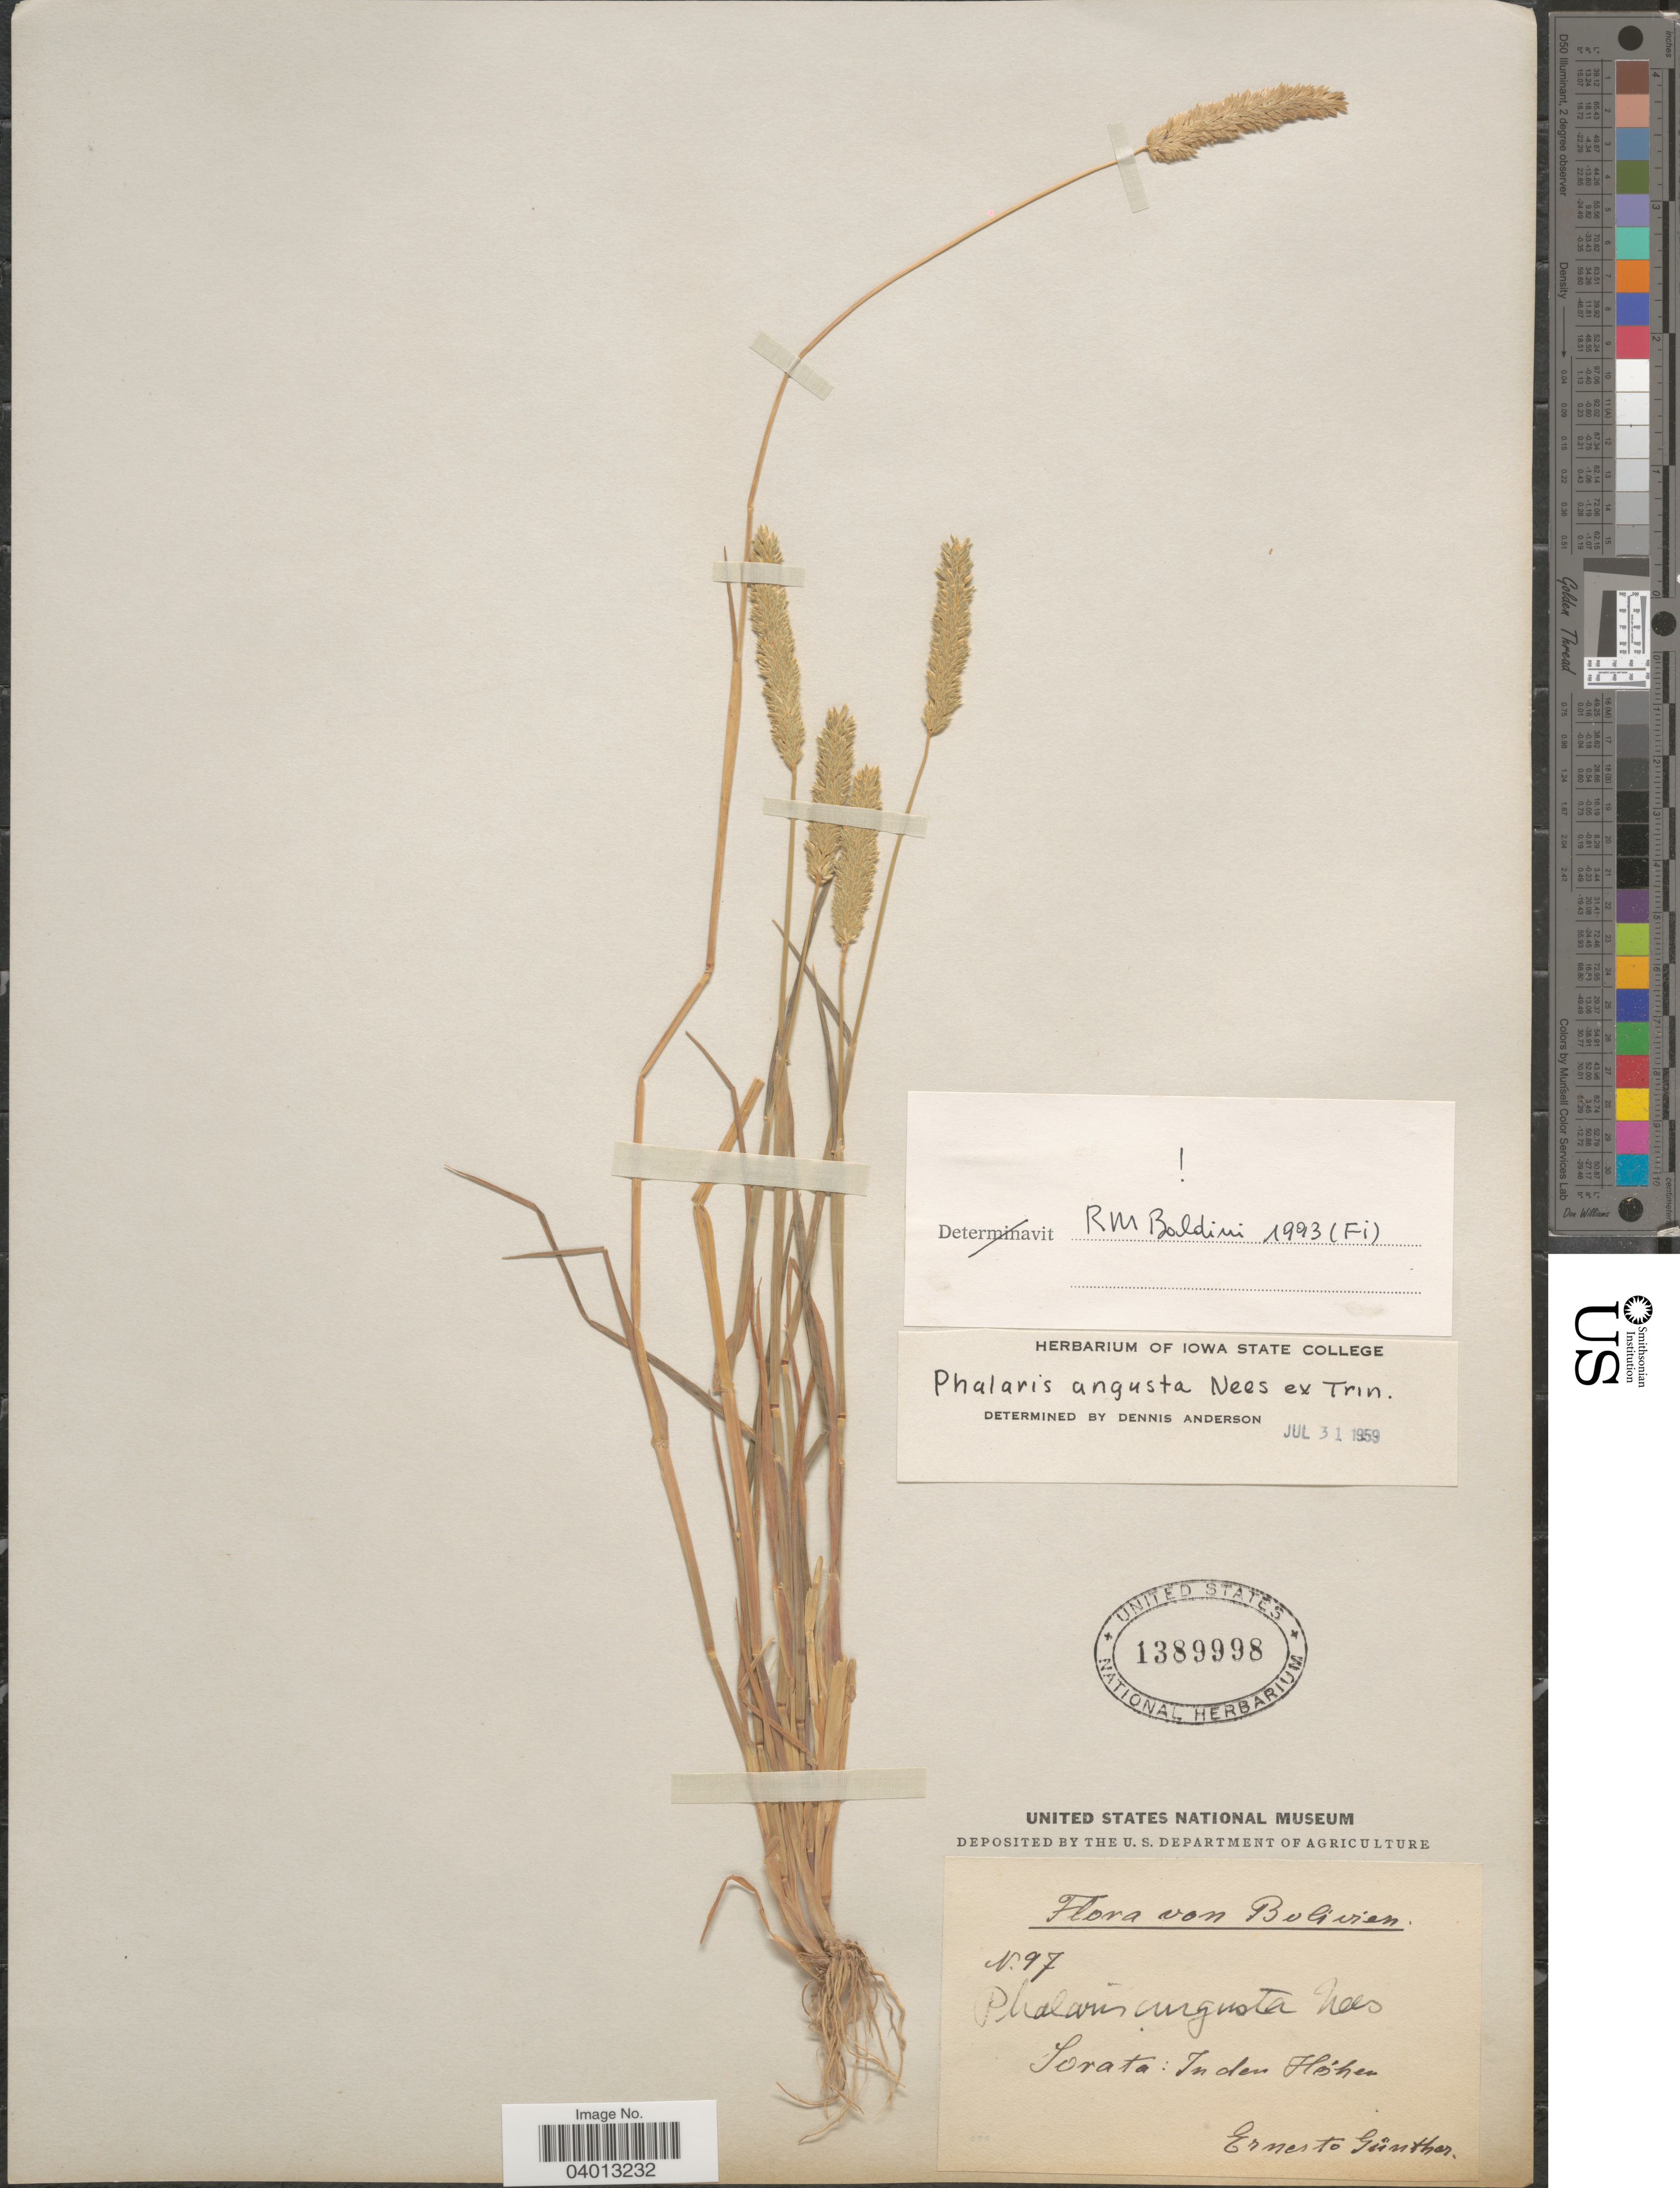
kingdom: Plantae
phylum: Tracheophyta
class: Liliopsida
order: Poales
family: Poaceae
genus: Phalaris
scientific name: Phalaris angusta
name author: Nees ex Trin.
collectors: E. Gunther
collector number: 97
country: Bolivia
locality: Bolivien. Sorata : In den Hóhen.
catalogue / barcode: US 1389998